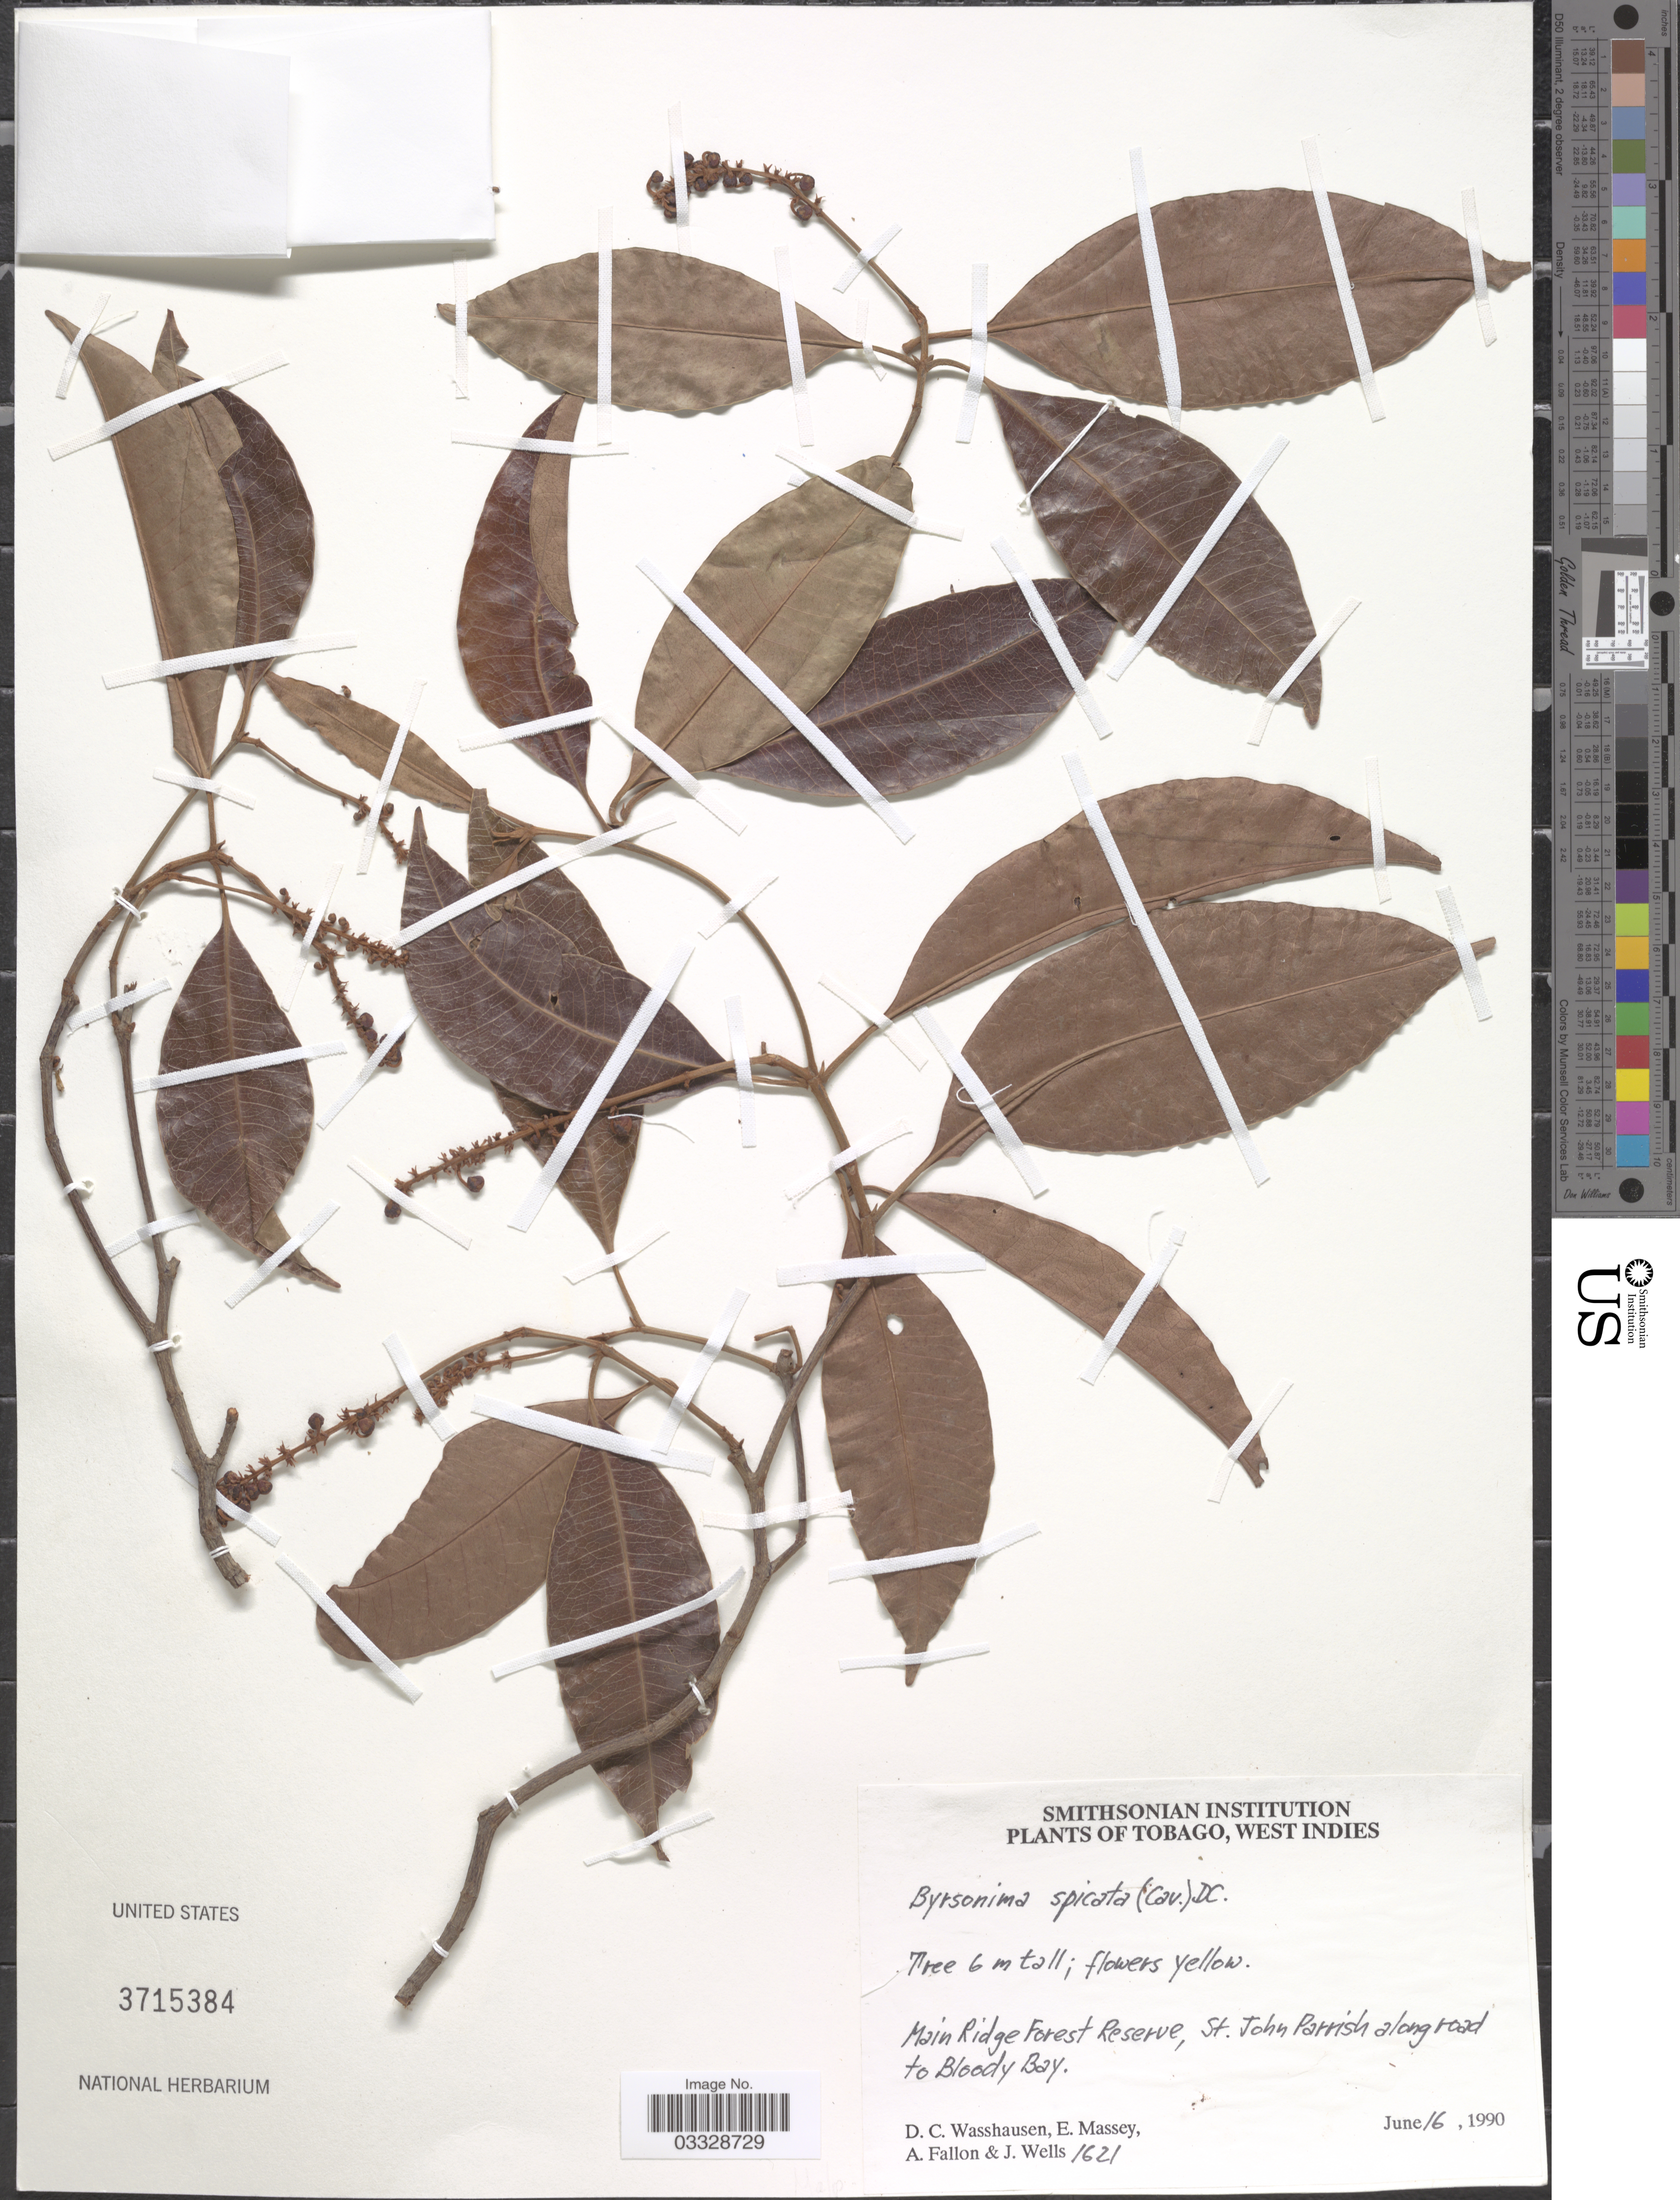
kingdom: Plantae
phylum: Tracheophyta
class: Magnoliopsida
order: Malpighiales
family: Malpighiaceae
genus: Byrsonima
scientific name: Byrsonima spicata (Cav.) DC.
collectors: D. C. Wasshausen, E. Massey, A. Fallon & J. Wells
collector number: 1621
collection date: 1990-06-16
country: Trinidad and Tobago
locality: Tobago. Main Ridge Forest Reserve, St. John Parrish along road to Bloody Bay.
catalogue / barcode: US 3715384